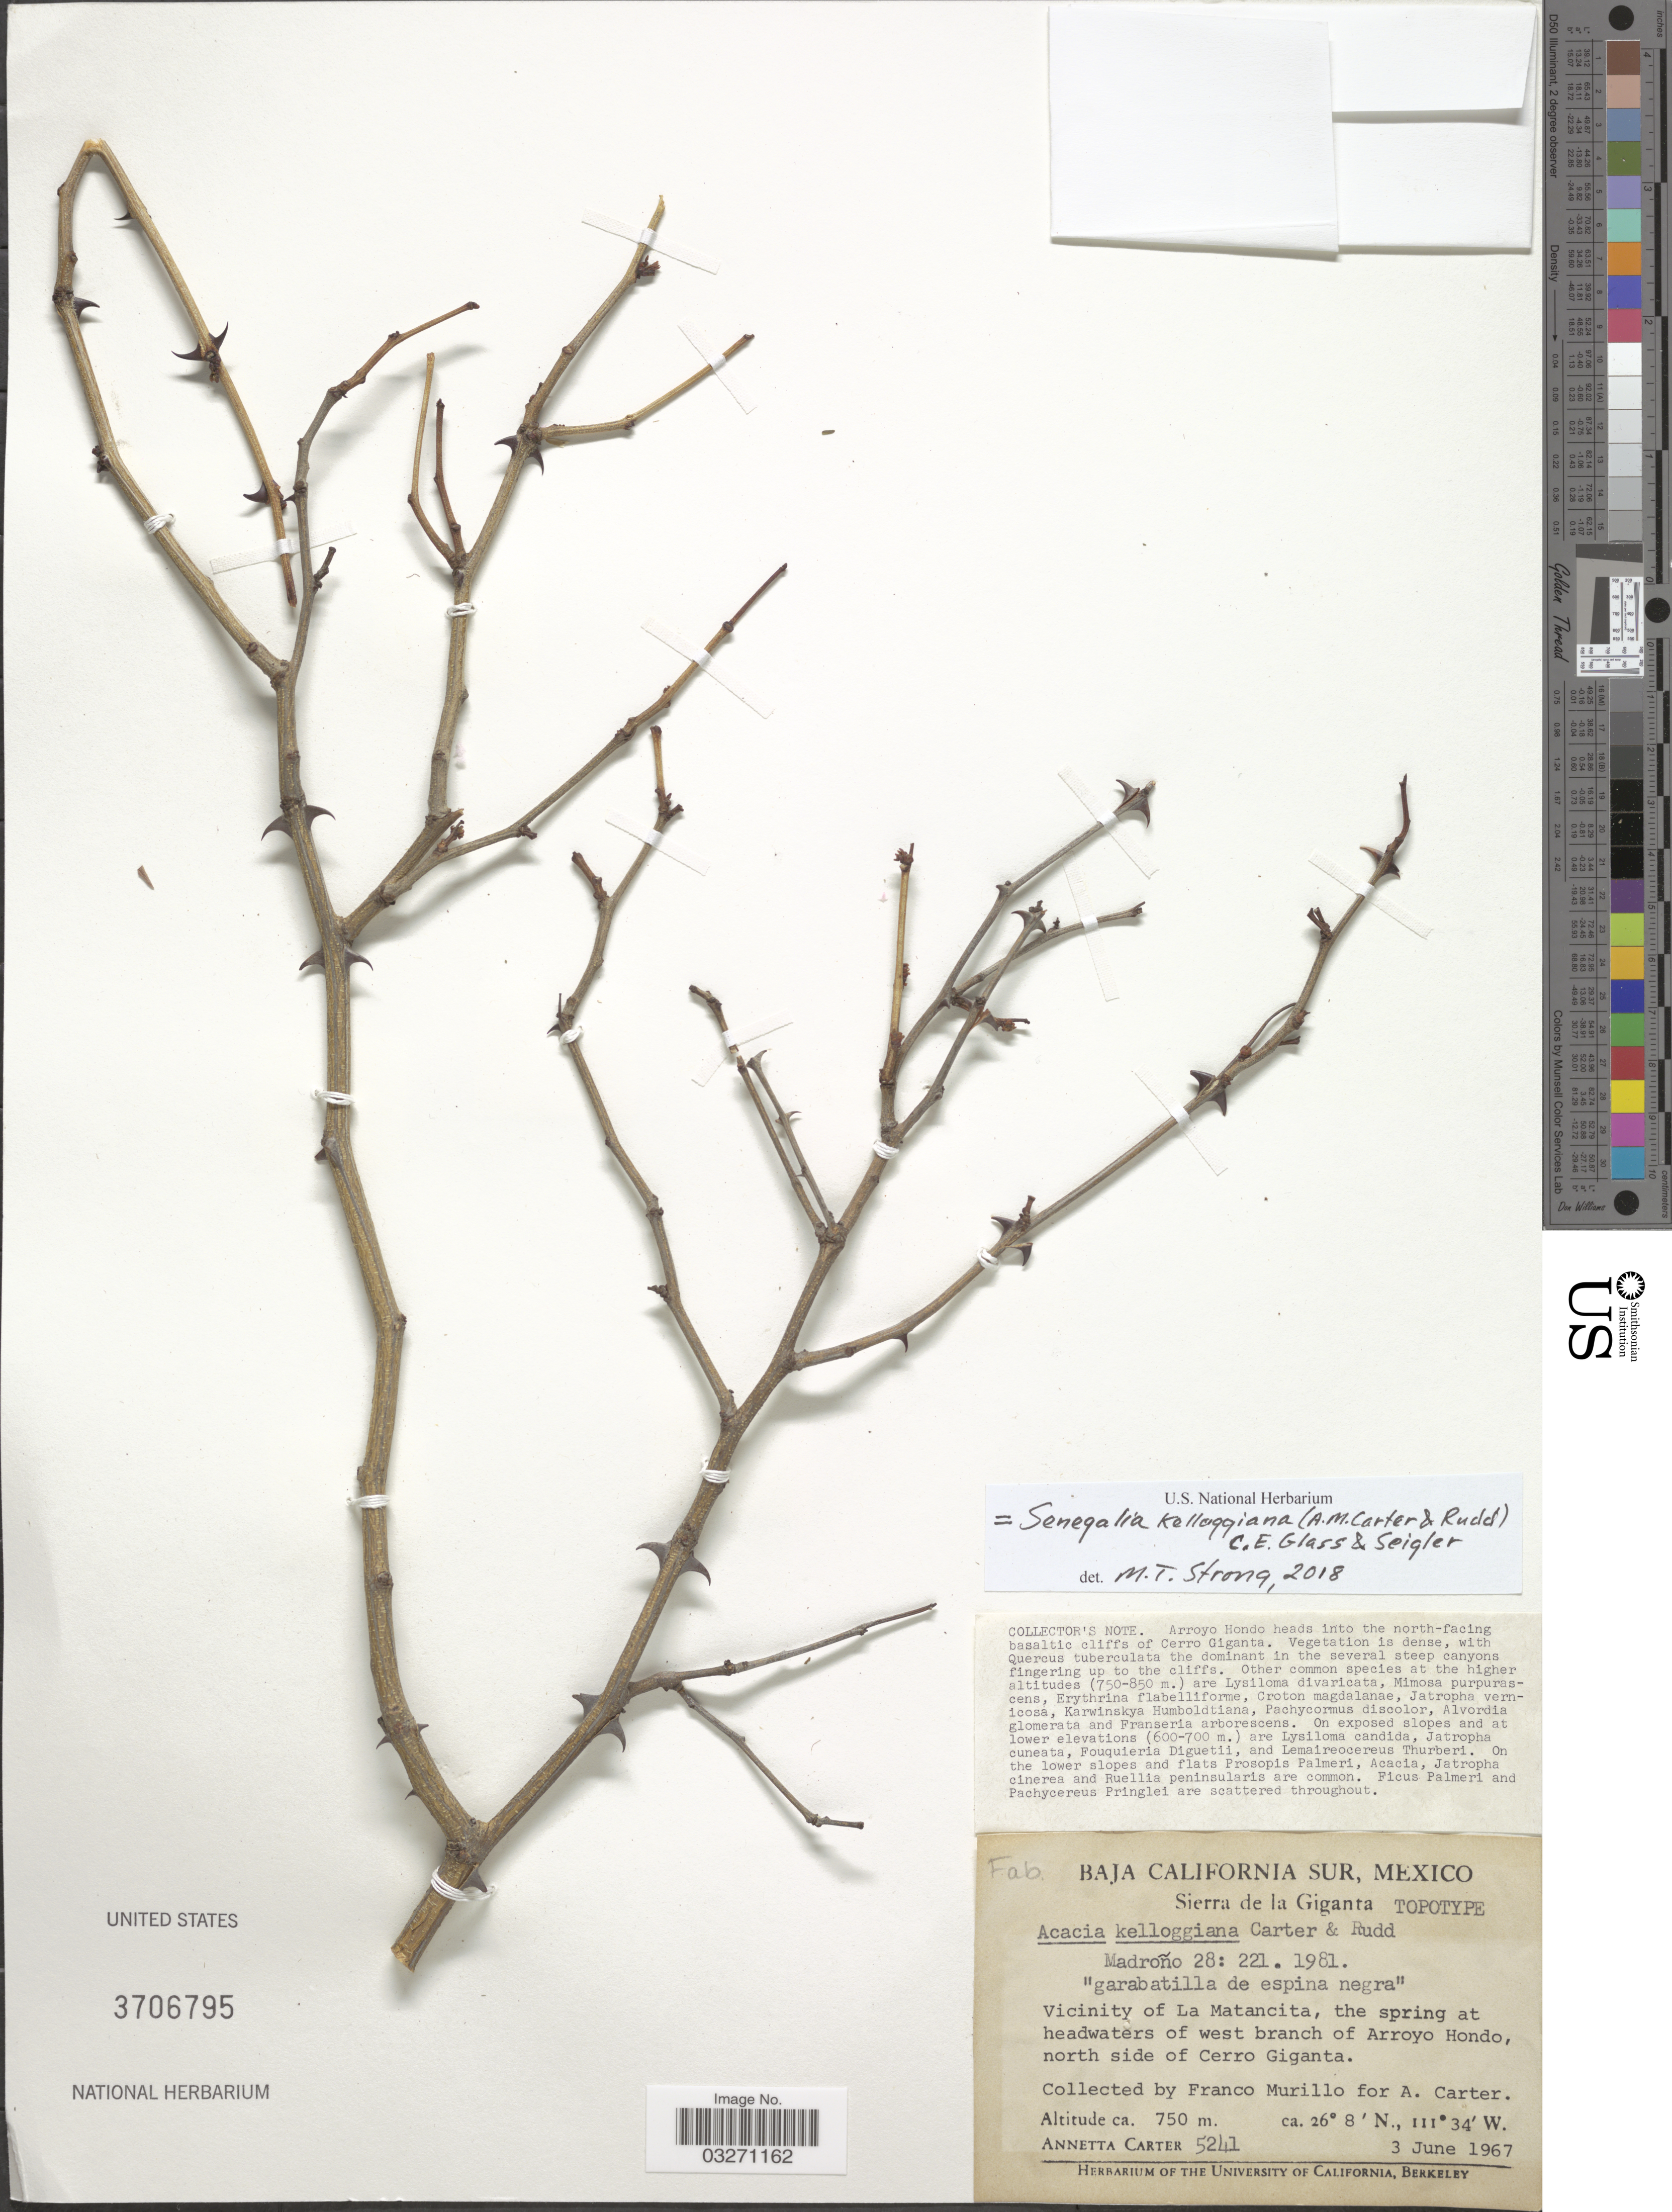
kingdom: Plantae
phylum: Tracheophyta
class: Magnoliopsida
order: Fabales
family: Fabaceae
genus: Senegalia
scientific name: Senegalia kelloggiana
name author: (A.M. Carter & Rudd) C.E. Glass & Seigler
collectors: A. Carter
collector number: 5241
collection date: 1967-06-03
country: Mexico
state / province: Baja California Sur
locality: Sierra de la Giganta, Vicinity of La Matancita, the spring at headwaters of west branch of Arroyo Hondo, north side of Cerro Giganta. Arroyo Hondo heads into the north-facing basaltic cliffs of Cerro Giganta.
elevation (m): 750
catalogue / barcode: US 3706795